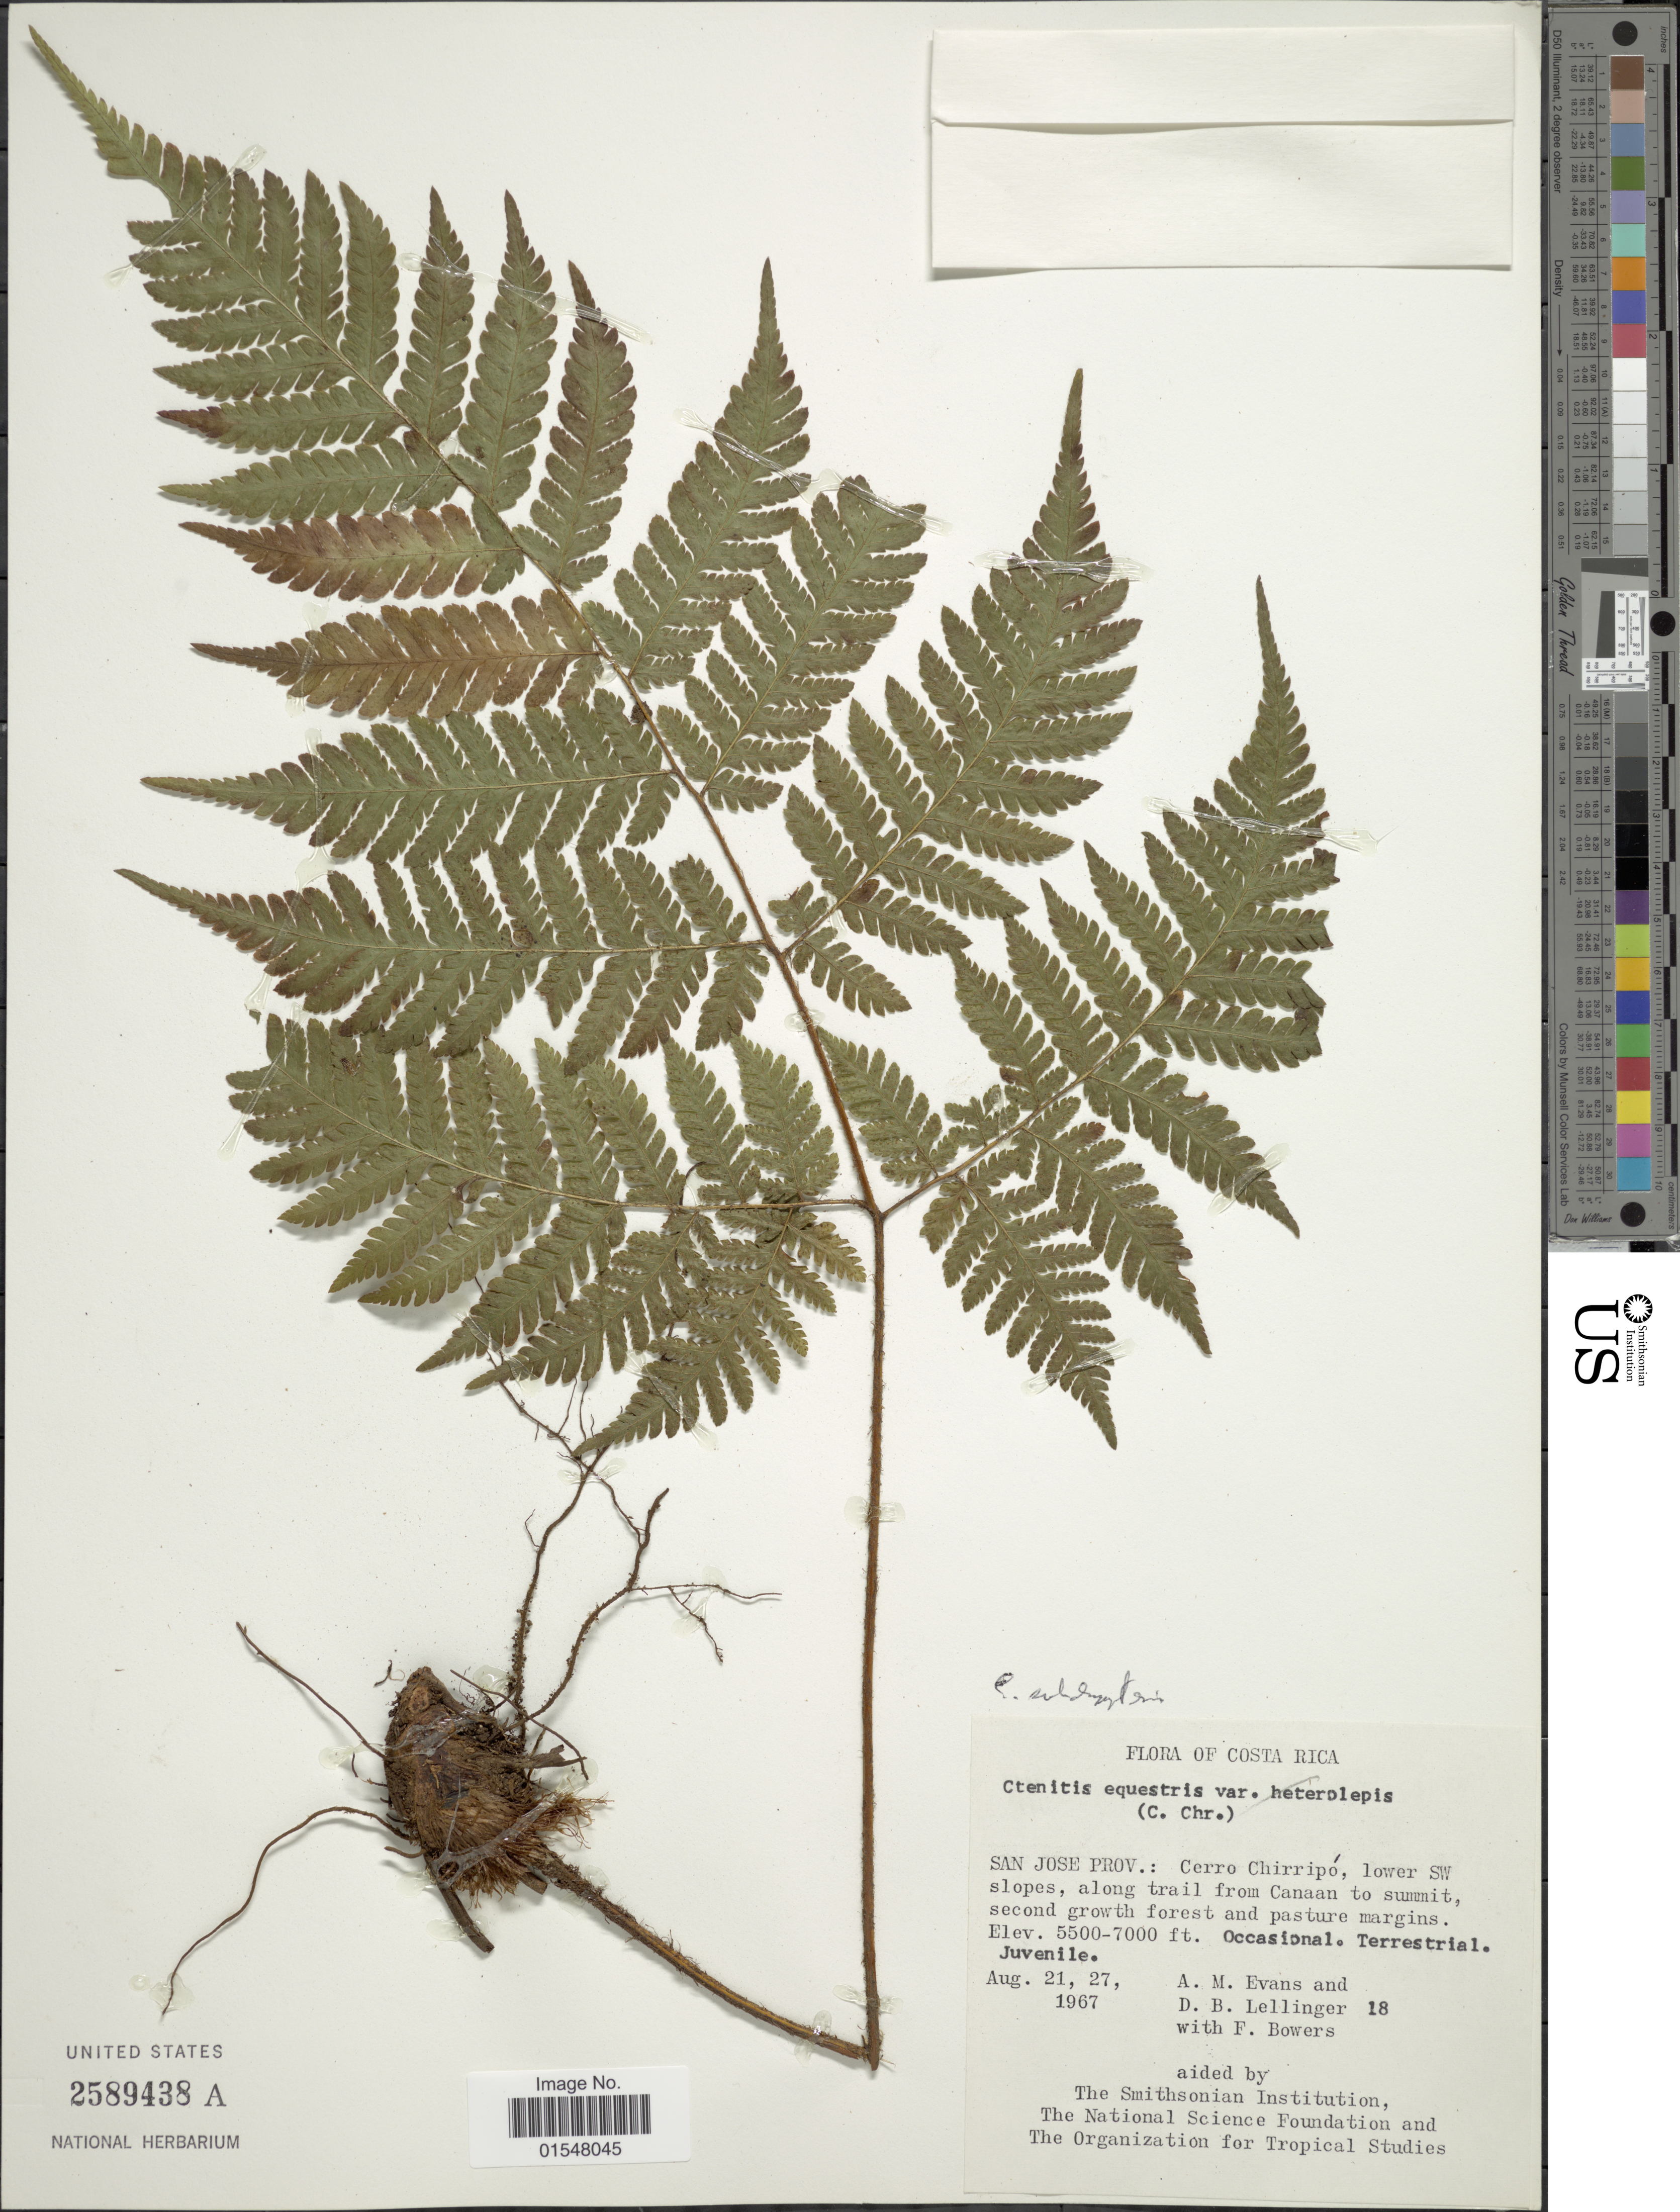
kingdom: Plantae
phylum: Tracheophyta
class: Polypodiopsida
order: Polypodiales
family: Dryopteridaceae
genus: Ctenitis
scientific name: Ctenitis subdryopteris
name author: (Christ) Lellinger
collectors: D. B. Lellinger, A. M. Evans & F. Bowers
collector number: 18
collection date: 1967-08-21/1967-08-27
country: Costa Rica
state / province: San José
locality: Cerro Chirripó, lower SW slopes, along trail from Canaan to summit, second growth forest and pasture margins.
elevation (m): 1676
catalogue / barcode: US 2589438A